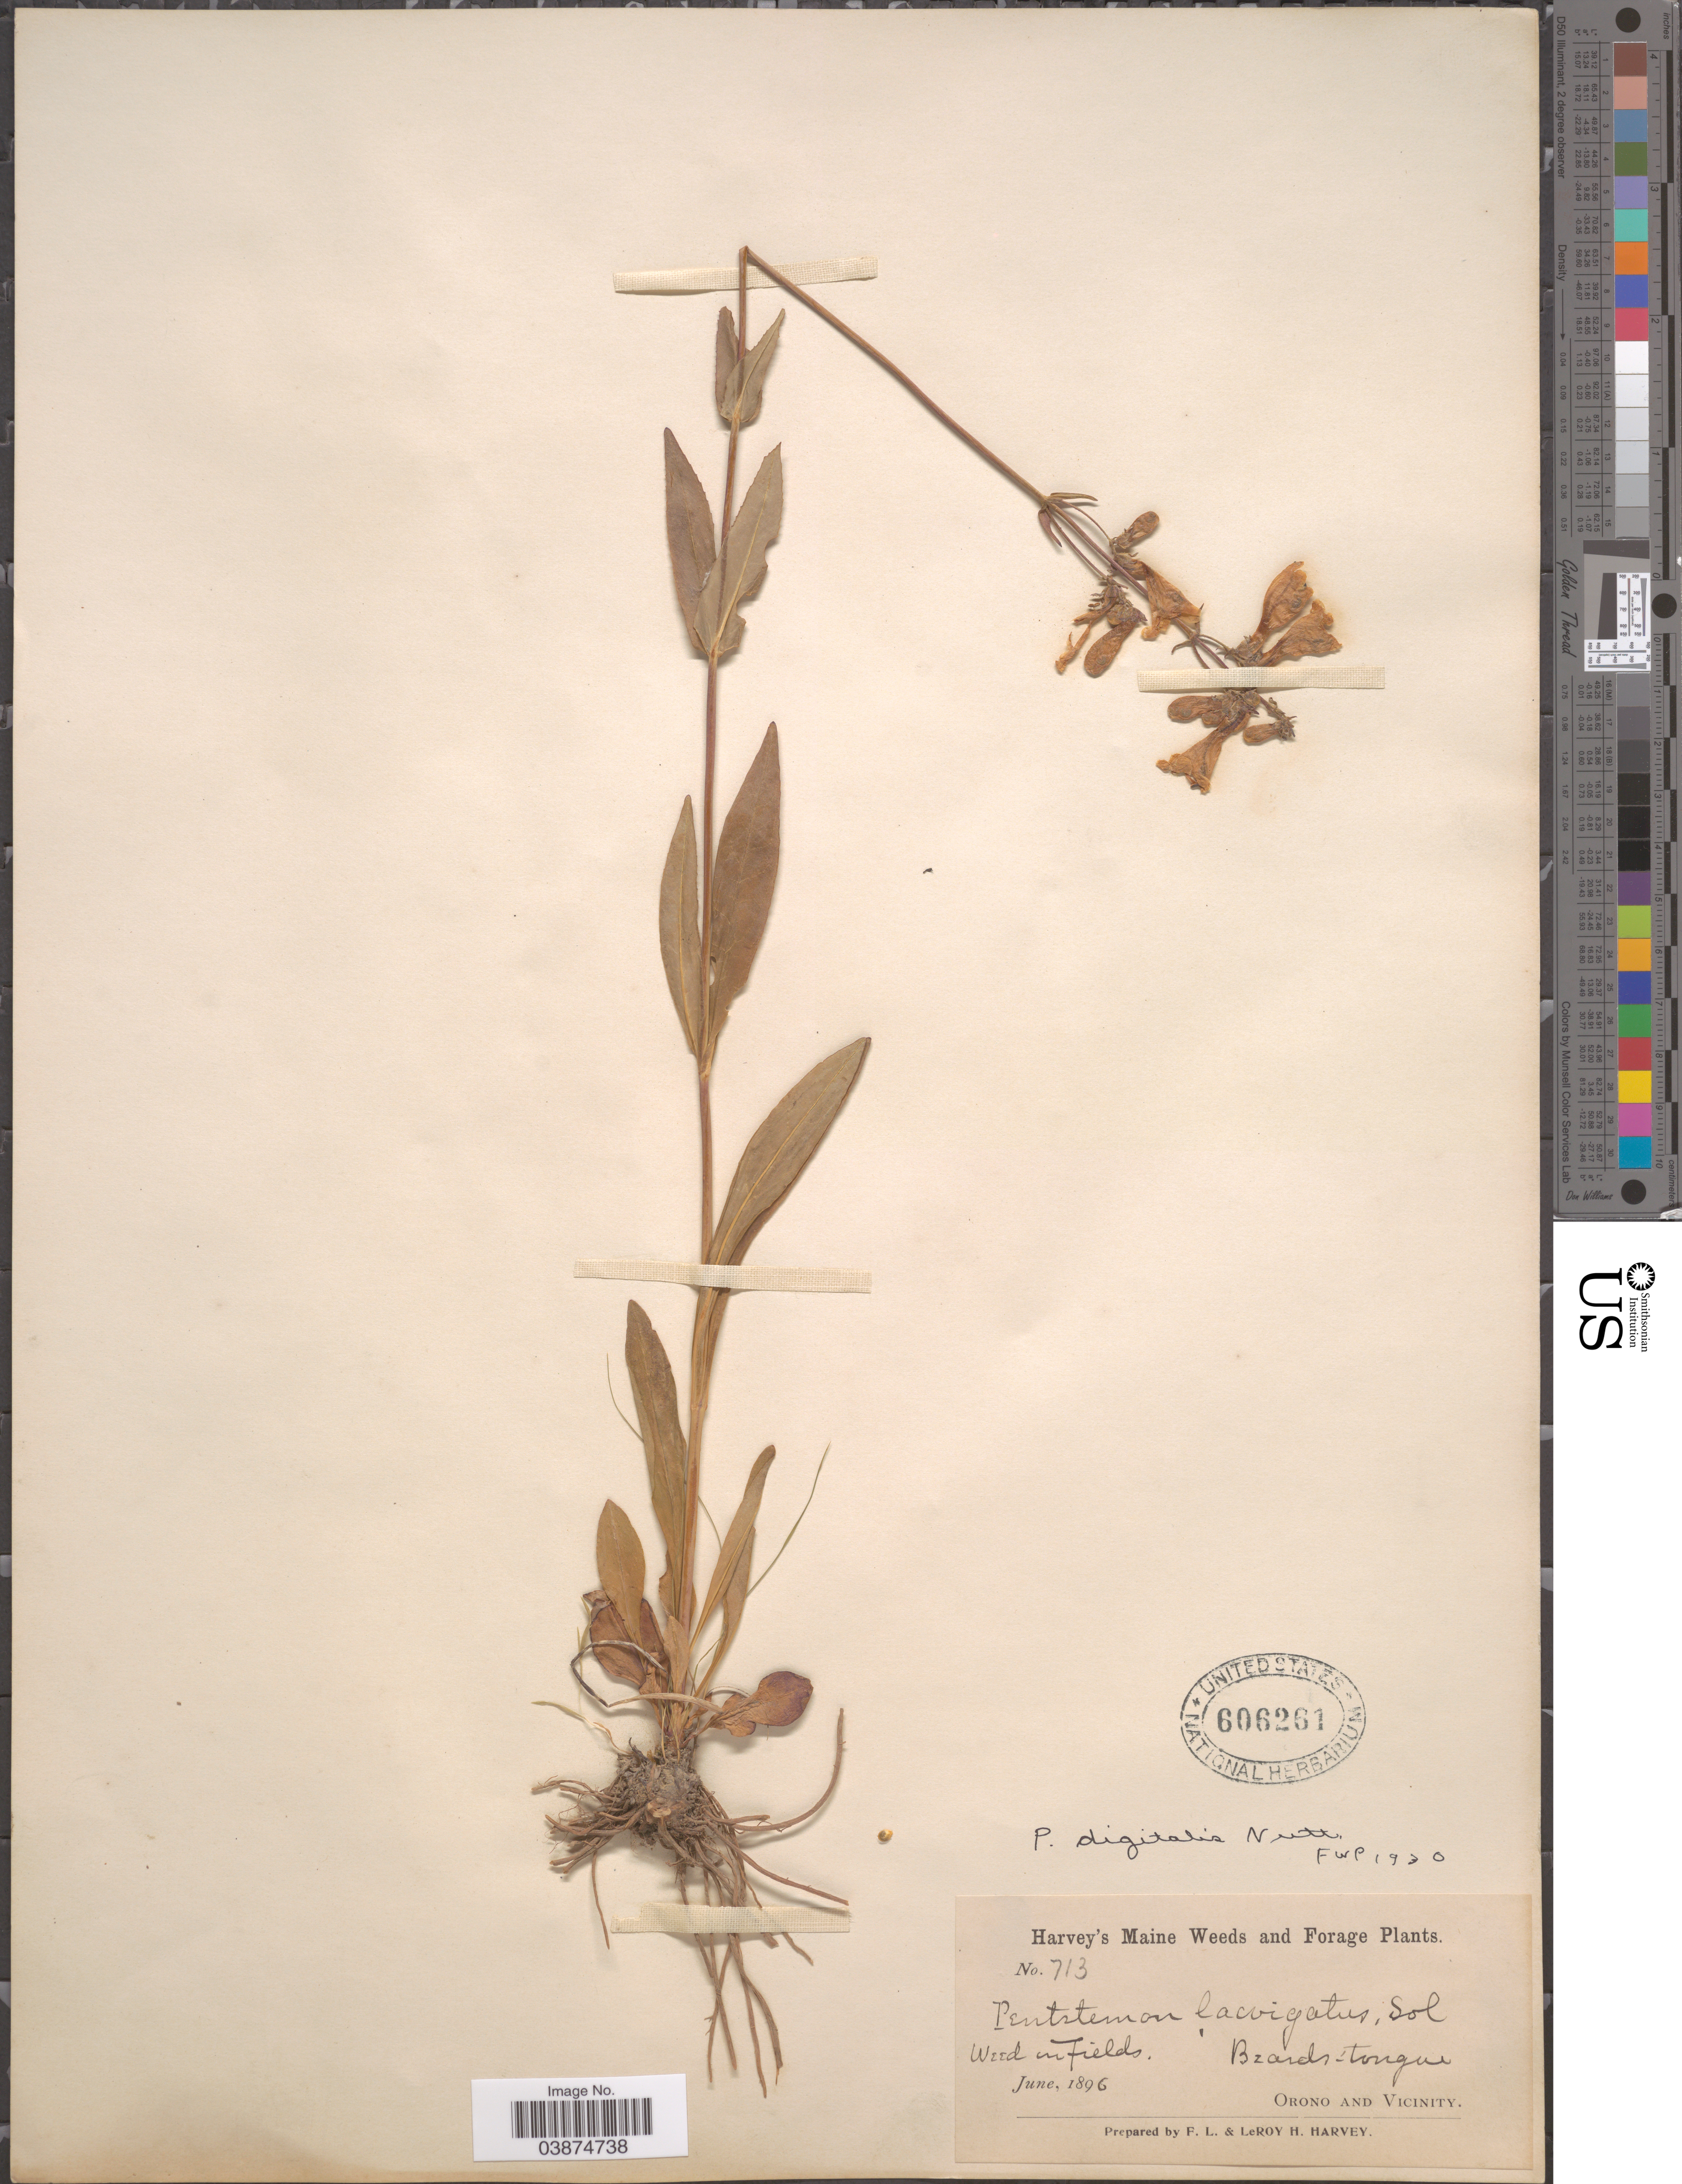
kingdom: Plantae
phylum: Tracheophyta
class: Magnoliopsida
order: Lamiales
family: Plantaginaceae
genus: Penstemon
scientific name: Penstemon digitalis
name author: Nutt. ex Sims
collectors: F. L. Harvey & L. H. Harvey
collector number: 713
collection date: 1896-06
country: United States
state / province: Maine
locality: Orono and Vicinity.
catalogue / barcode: US 606261